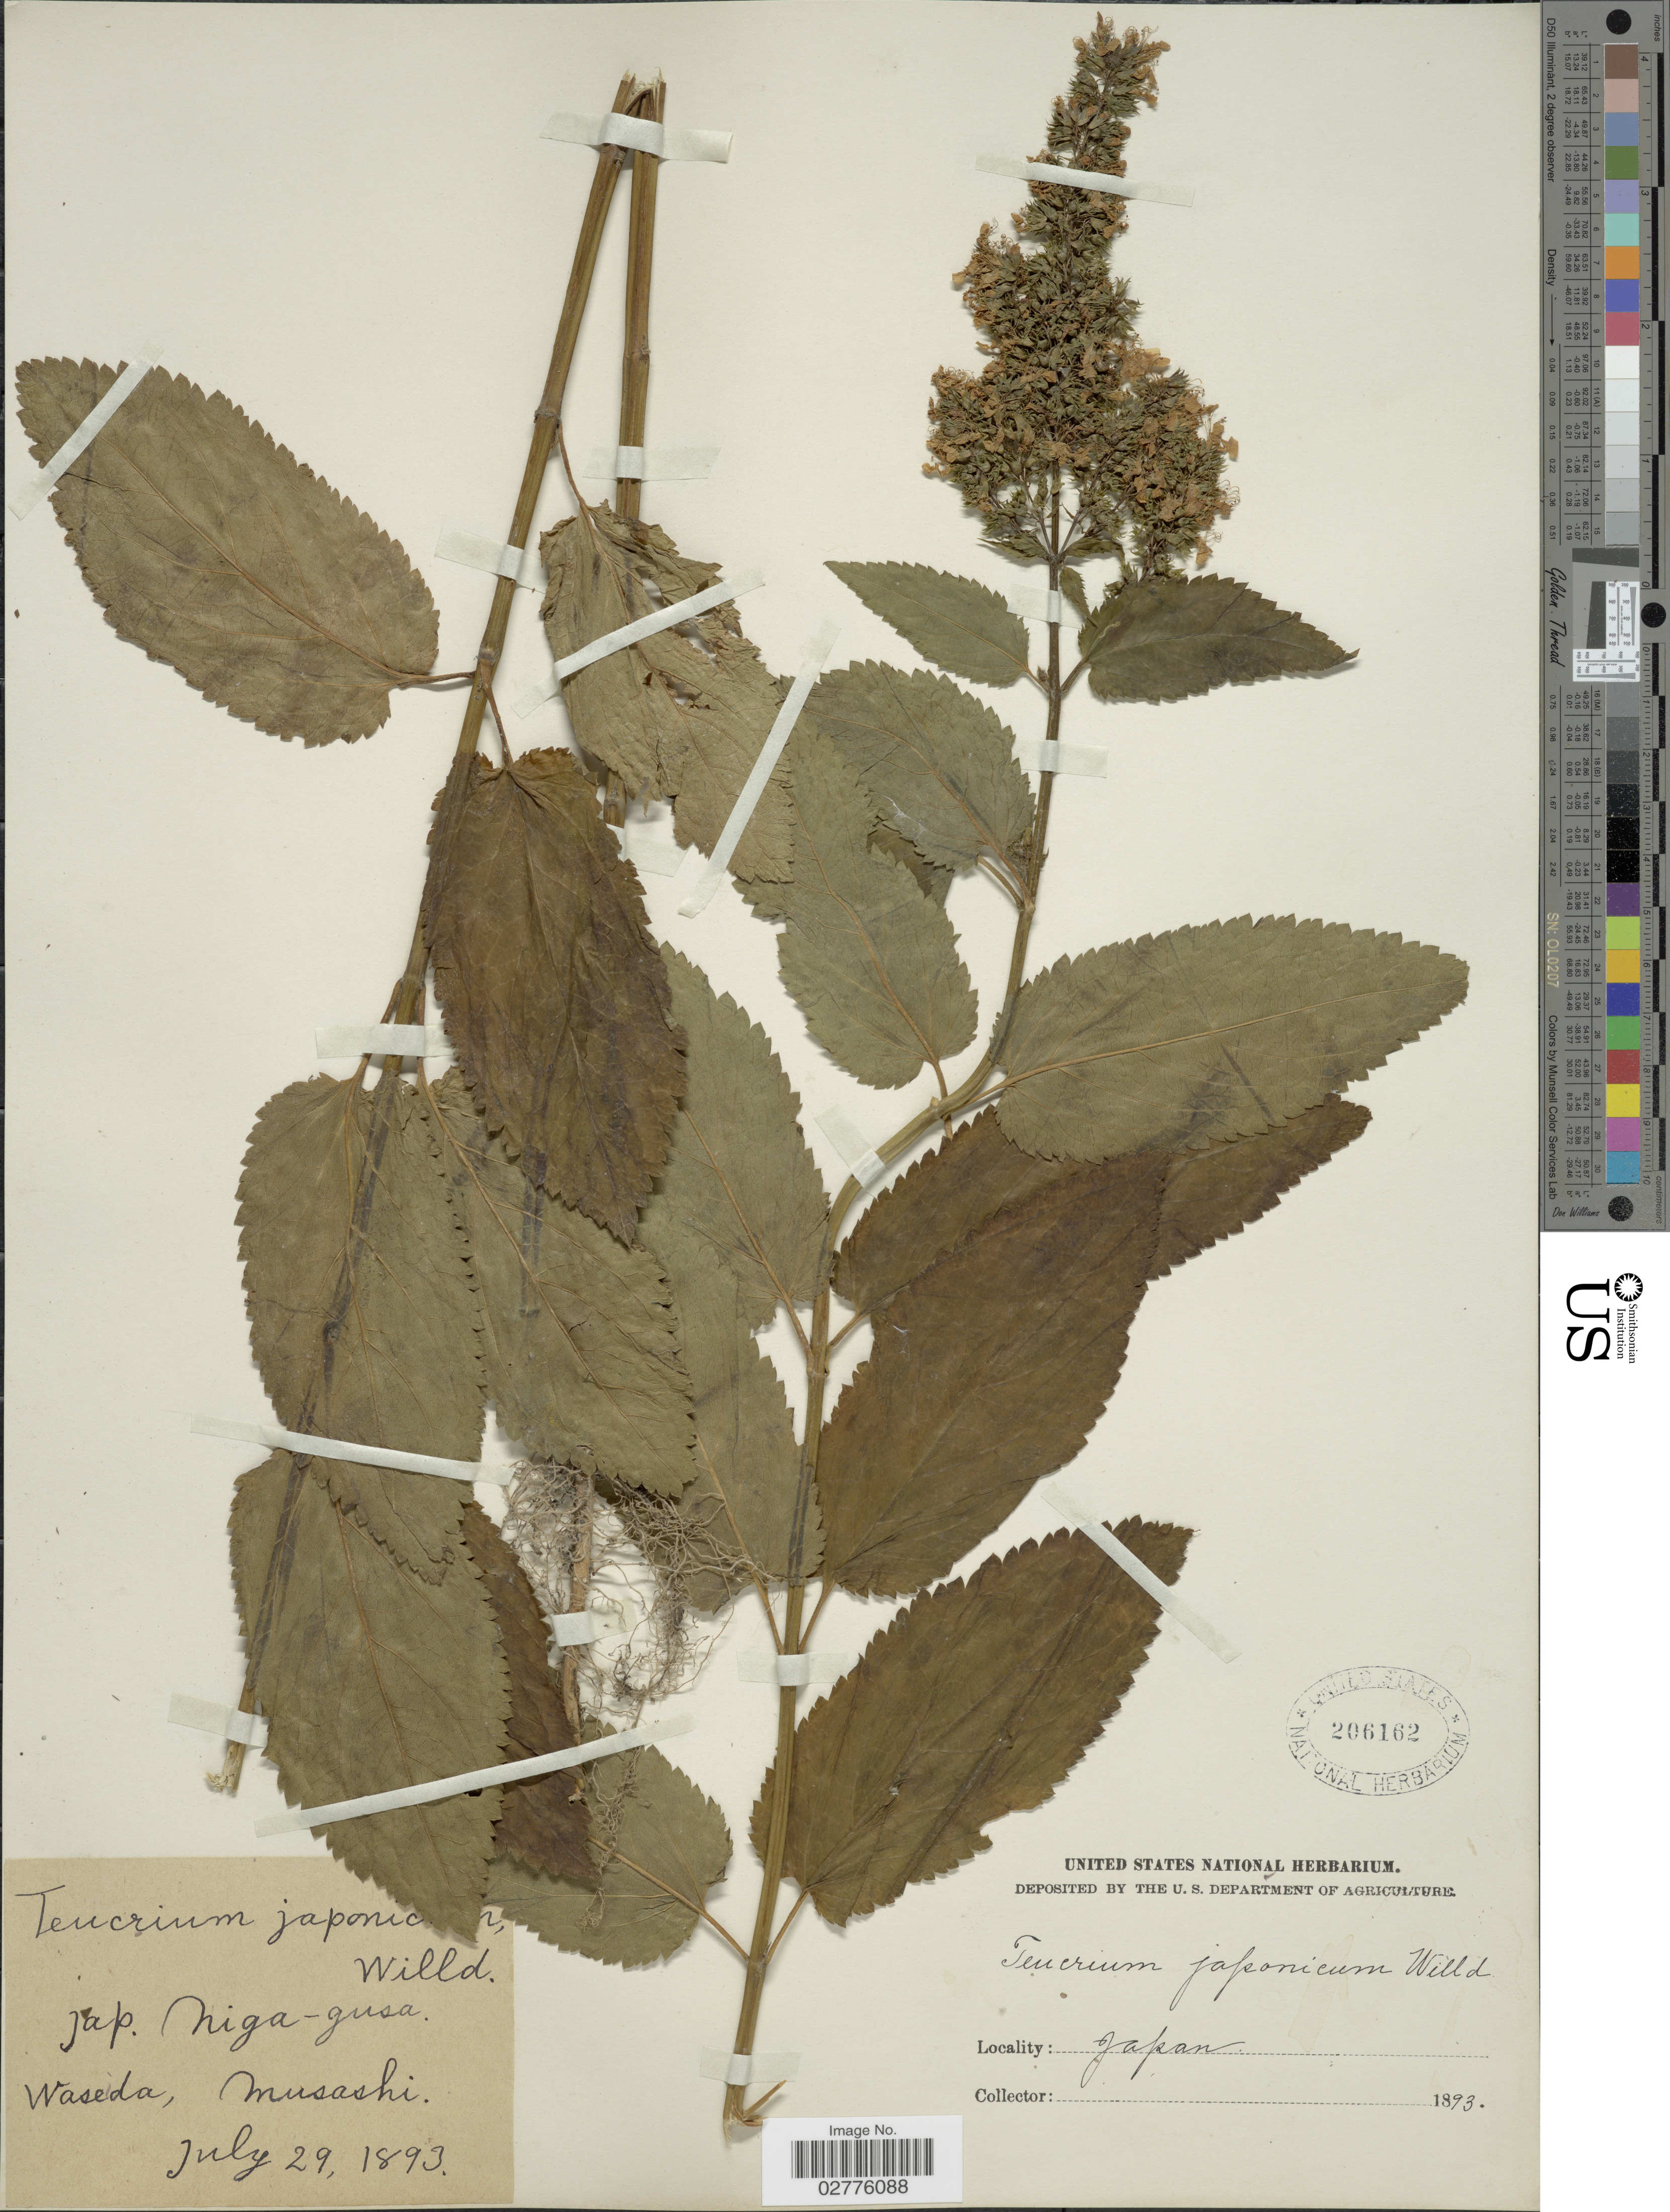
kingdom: Plantae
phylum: Tracheophyta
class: Magnoliopsida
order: Lamiales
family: Lamiaceae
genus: Teucrium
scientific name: Teucrium japonicum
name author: Houtt.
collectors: U.S. National Herbarium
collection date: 1893-07-29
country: Japan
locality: Waseda, Musashi.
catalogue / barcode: US 206162